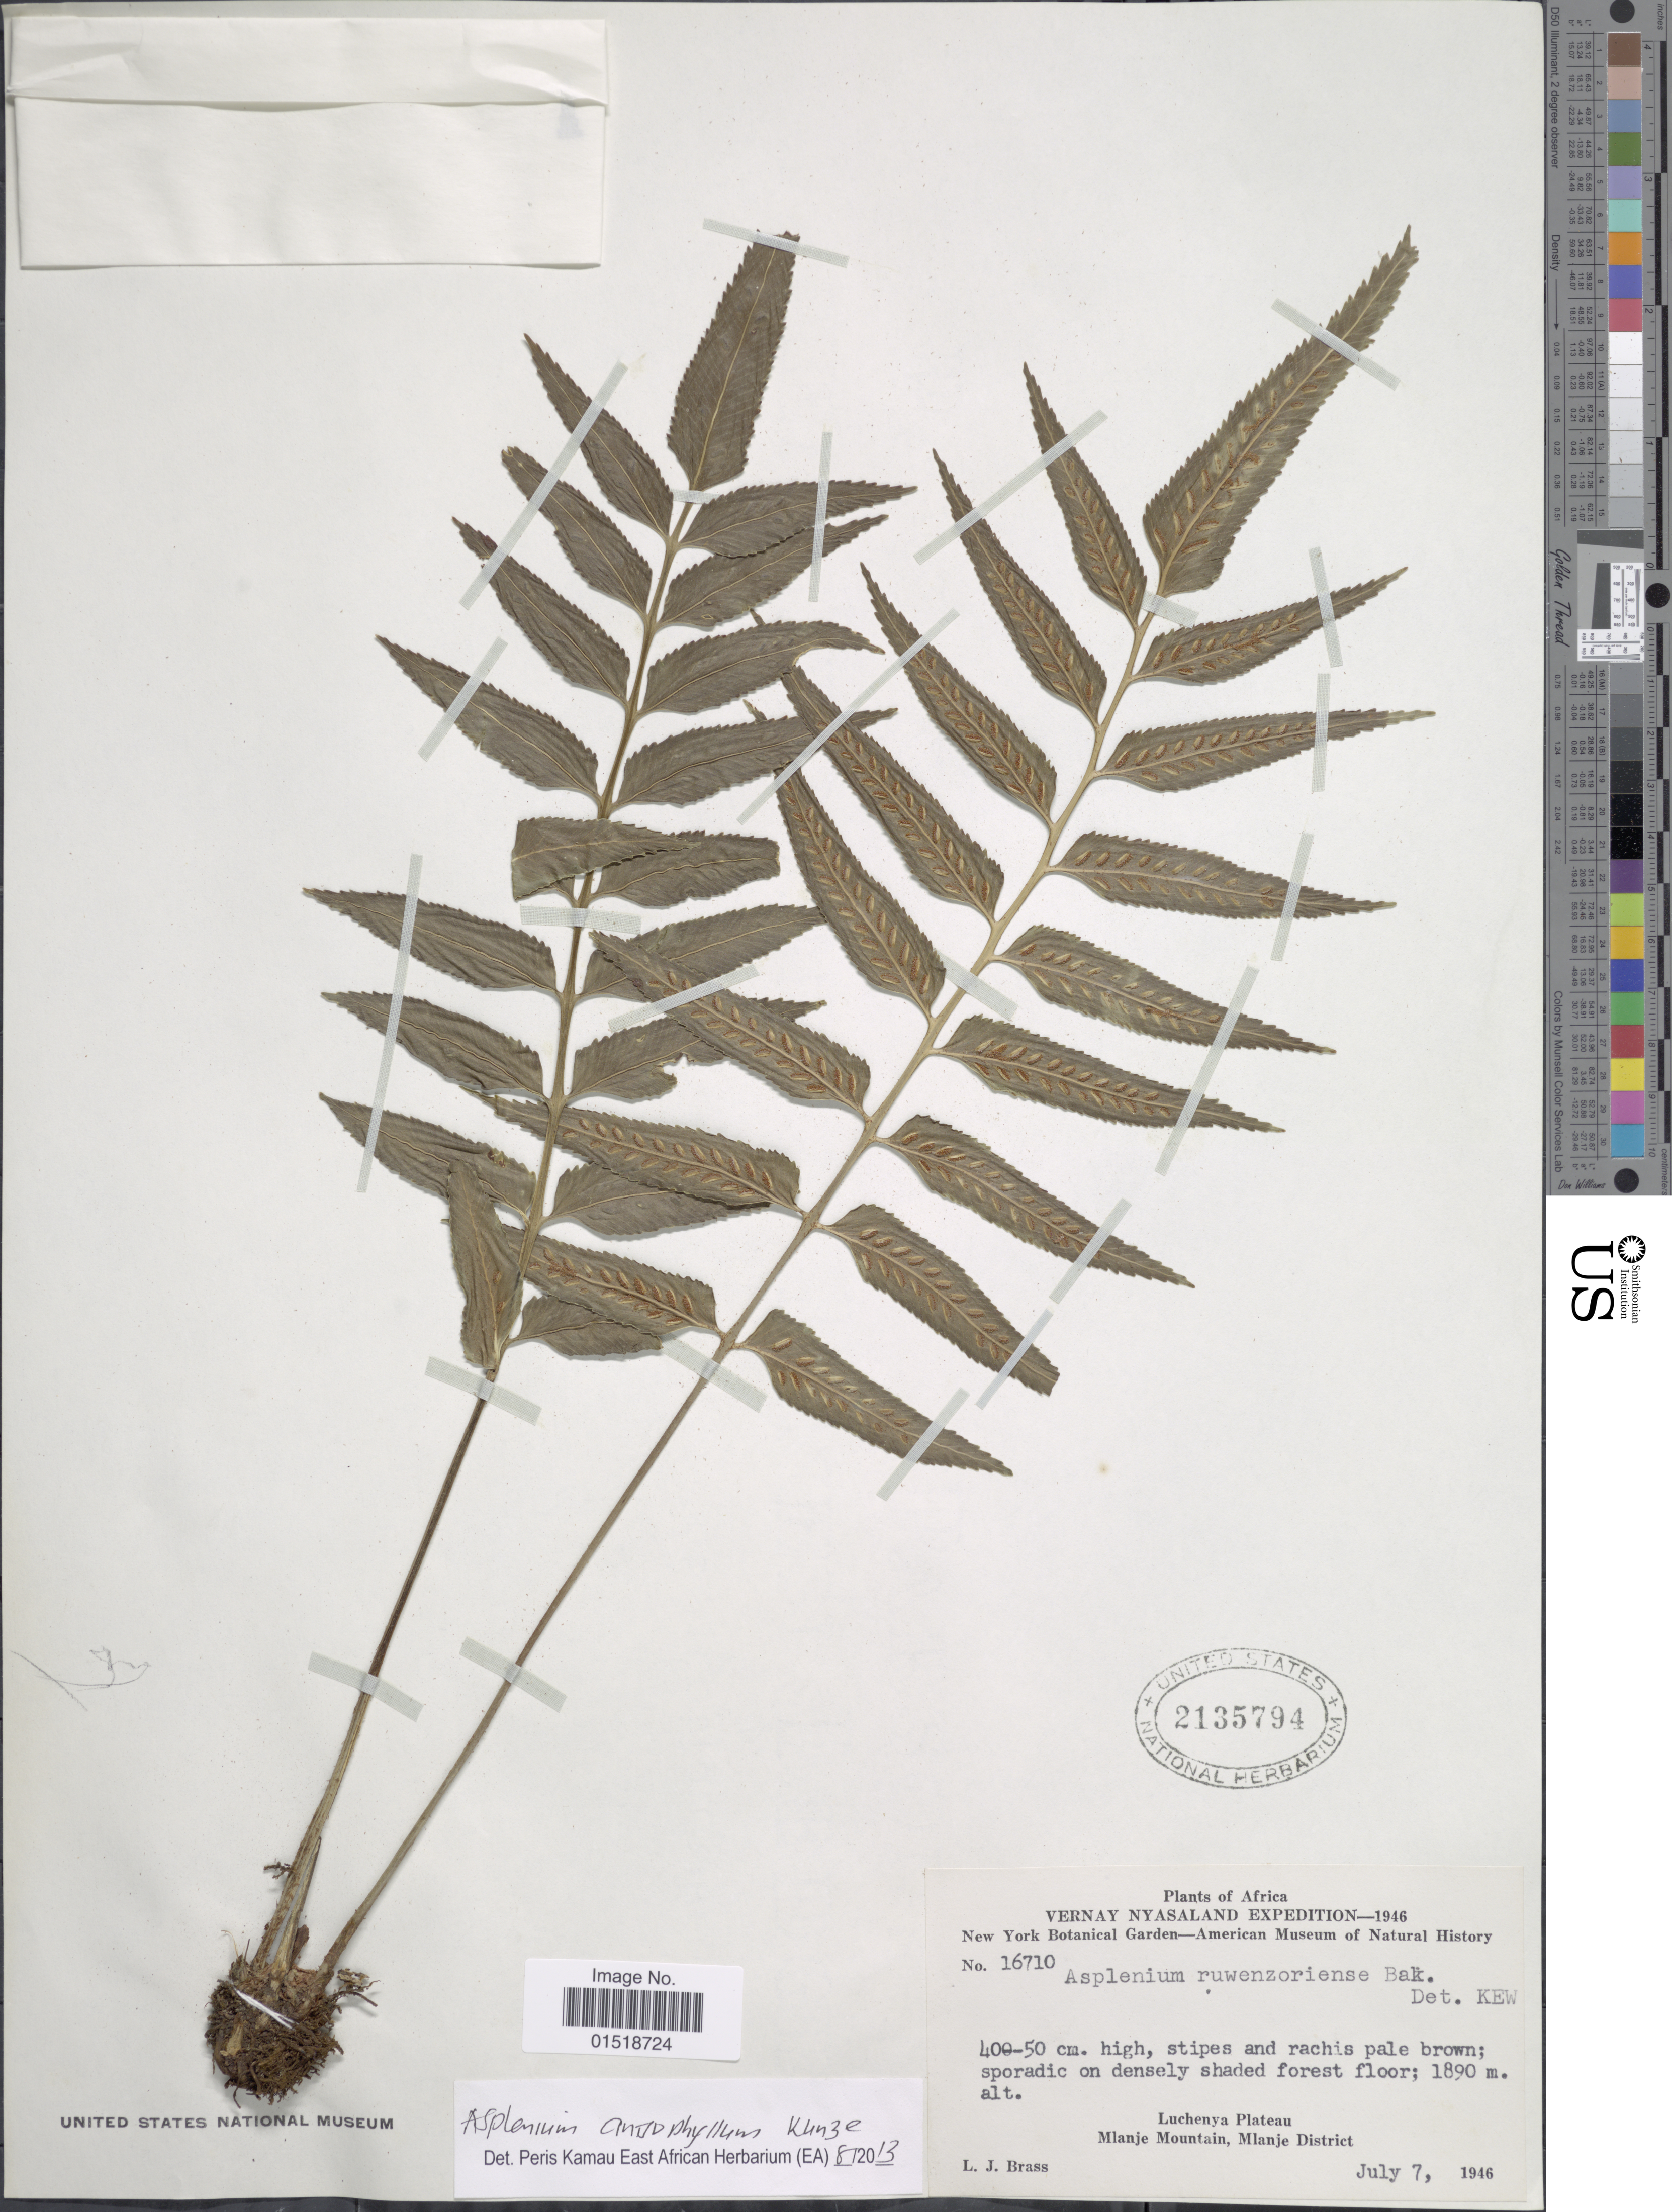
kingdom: Plantae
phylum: Tracheophyta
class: Polypodiopsida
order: Polypodiales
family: Aspleniaceae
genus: Asplenium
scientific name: Asplenium anisophyllum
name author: Kunze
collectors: L. J. Brass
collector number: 16710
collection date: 1946-07-07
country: Malawi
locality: Africa. Luchenya Plateau. Mlanje Mountain, Mlanje District.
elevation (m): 1890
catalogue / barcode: US 2135794